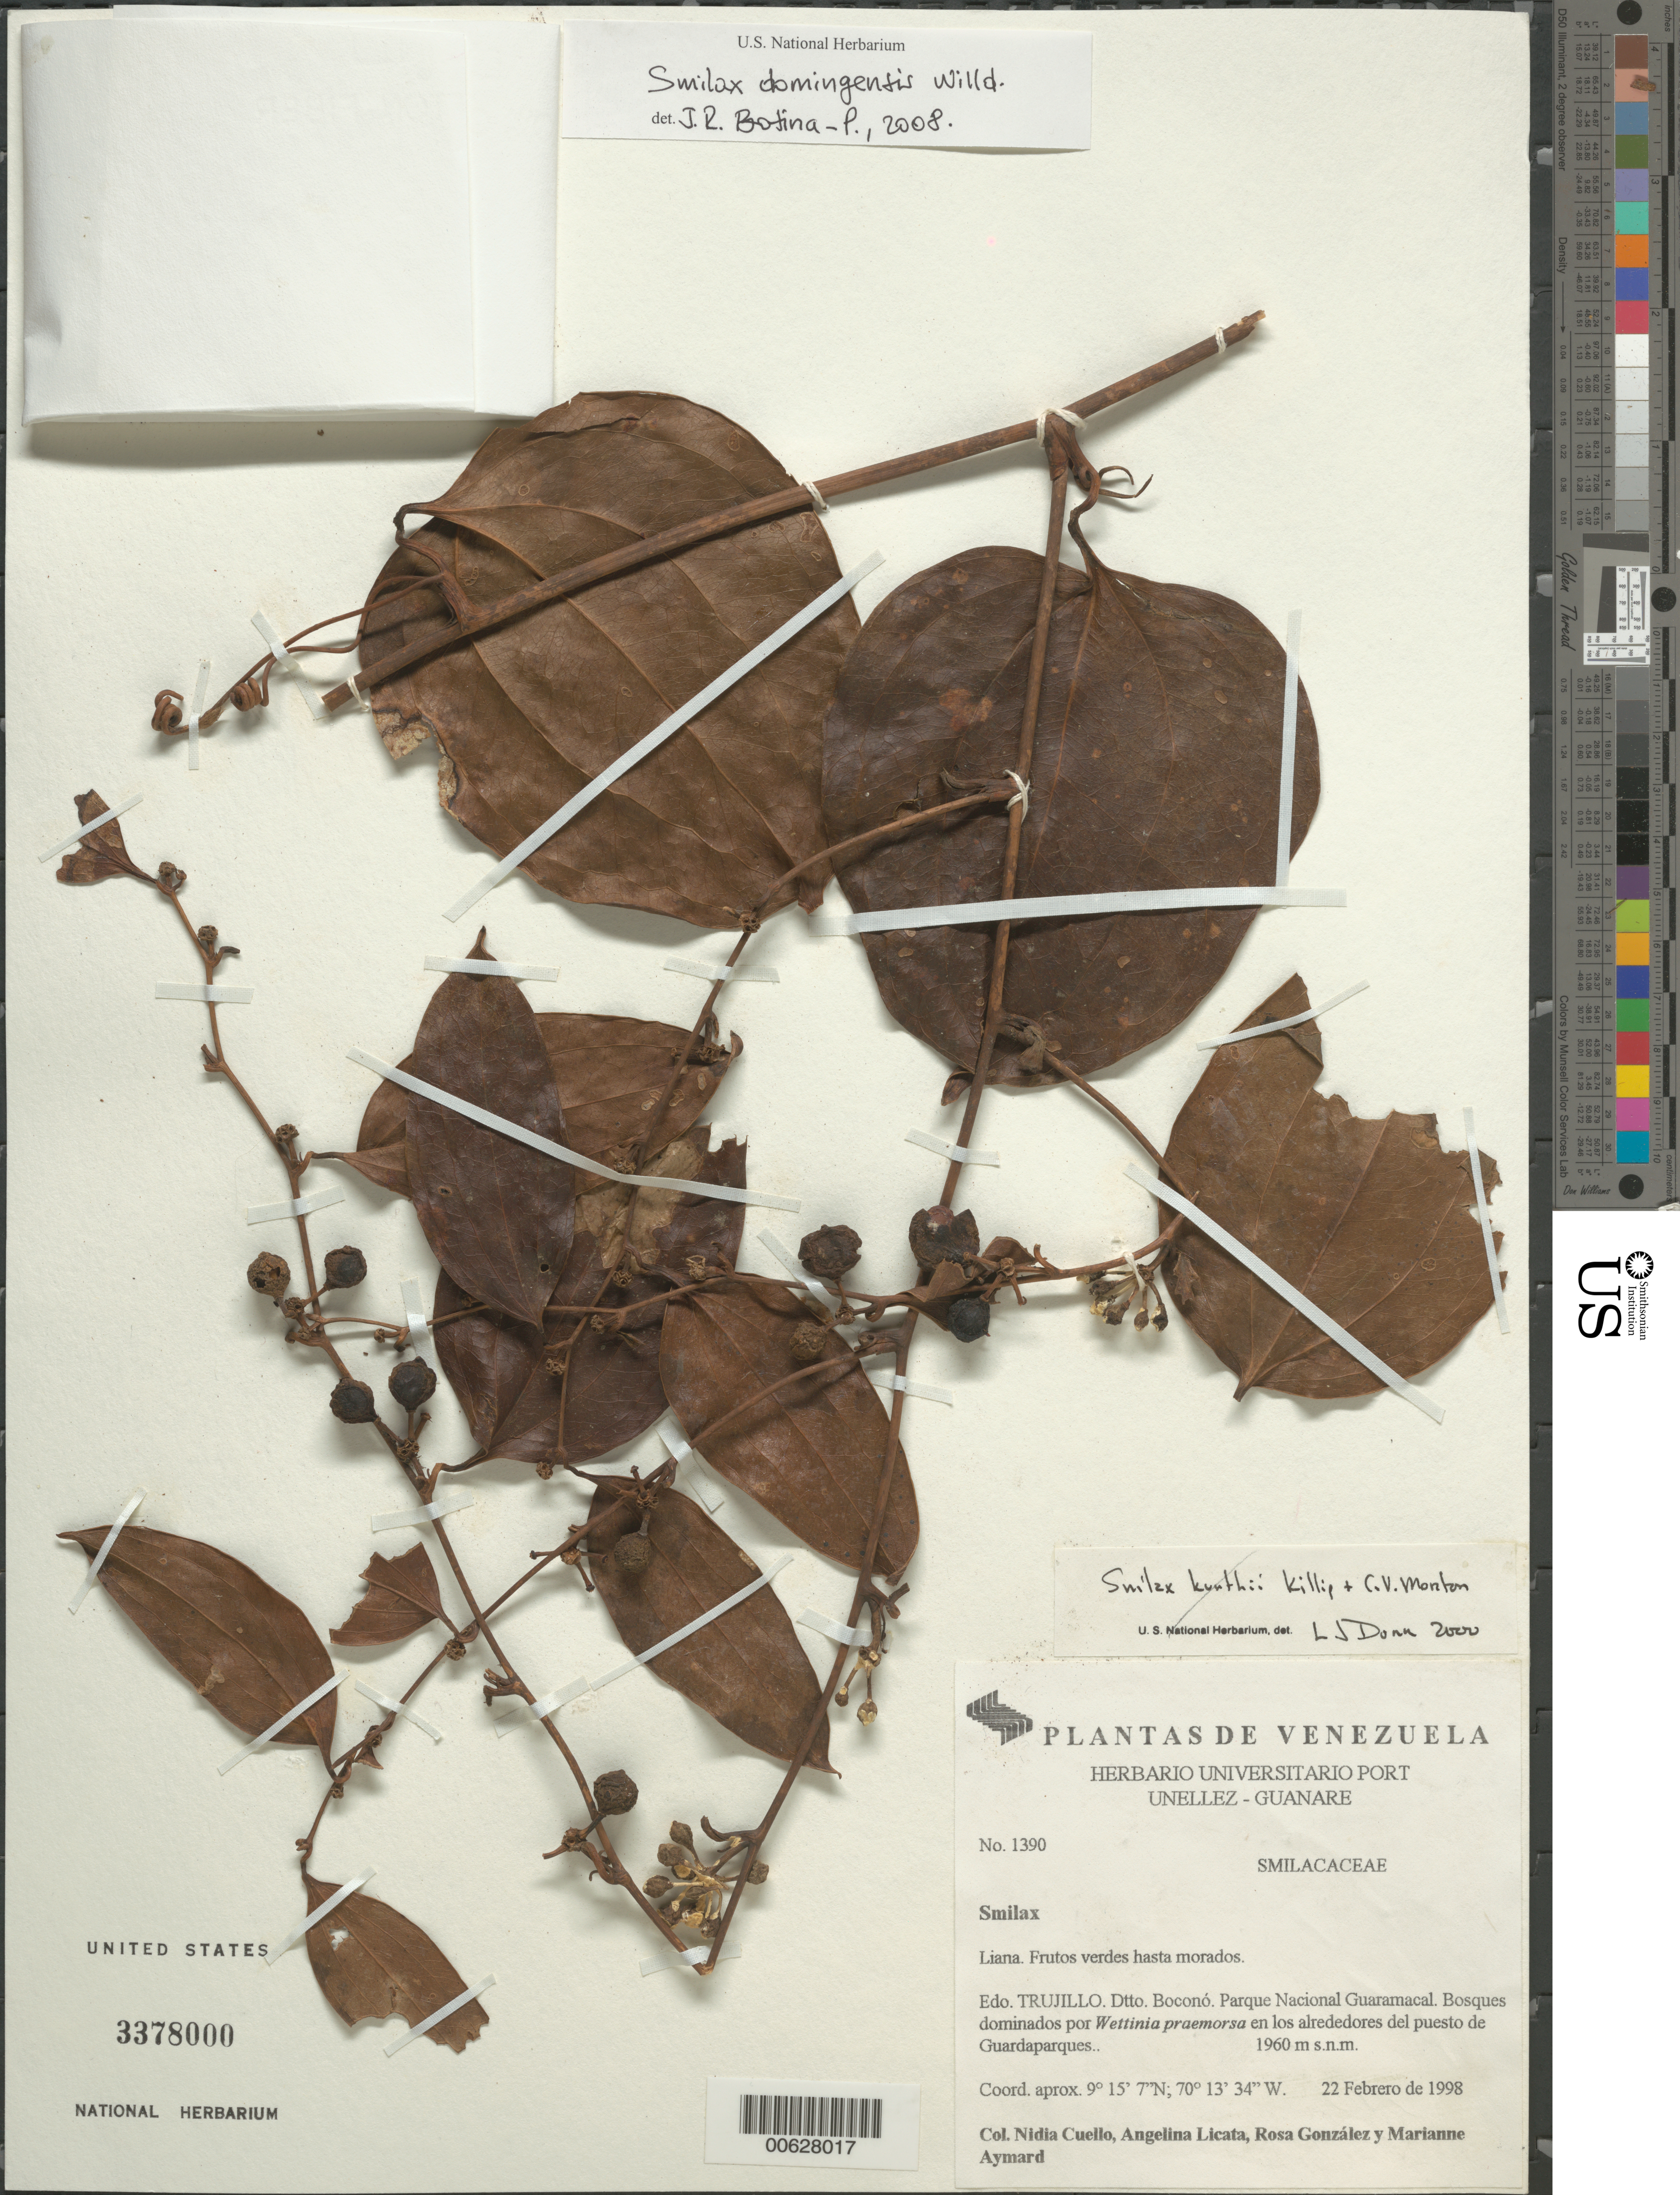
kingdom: Plantae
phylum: Tracheophyta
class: Liliopsida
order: Liliales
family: Smilacaceae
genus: Smilax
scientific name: Smilax domingensis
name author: Willd.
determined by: Botina-P., J. R.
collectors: N. L. Cuello, A. Licata, R. González & M. Aymard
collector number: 1390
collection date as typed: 22 Feb 1998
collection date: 1998-02-22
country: Venezuela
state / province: Trujillo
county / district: Boconó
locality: Parque Nacional Guaramacal, en los alrededores del puesto de guardaparques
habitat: Bosques dominados por Wettinia praemorsa.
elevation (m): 1960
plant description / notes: PORT, US, VEN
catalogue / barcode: US 3378000